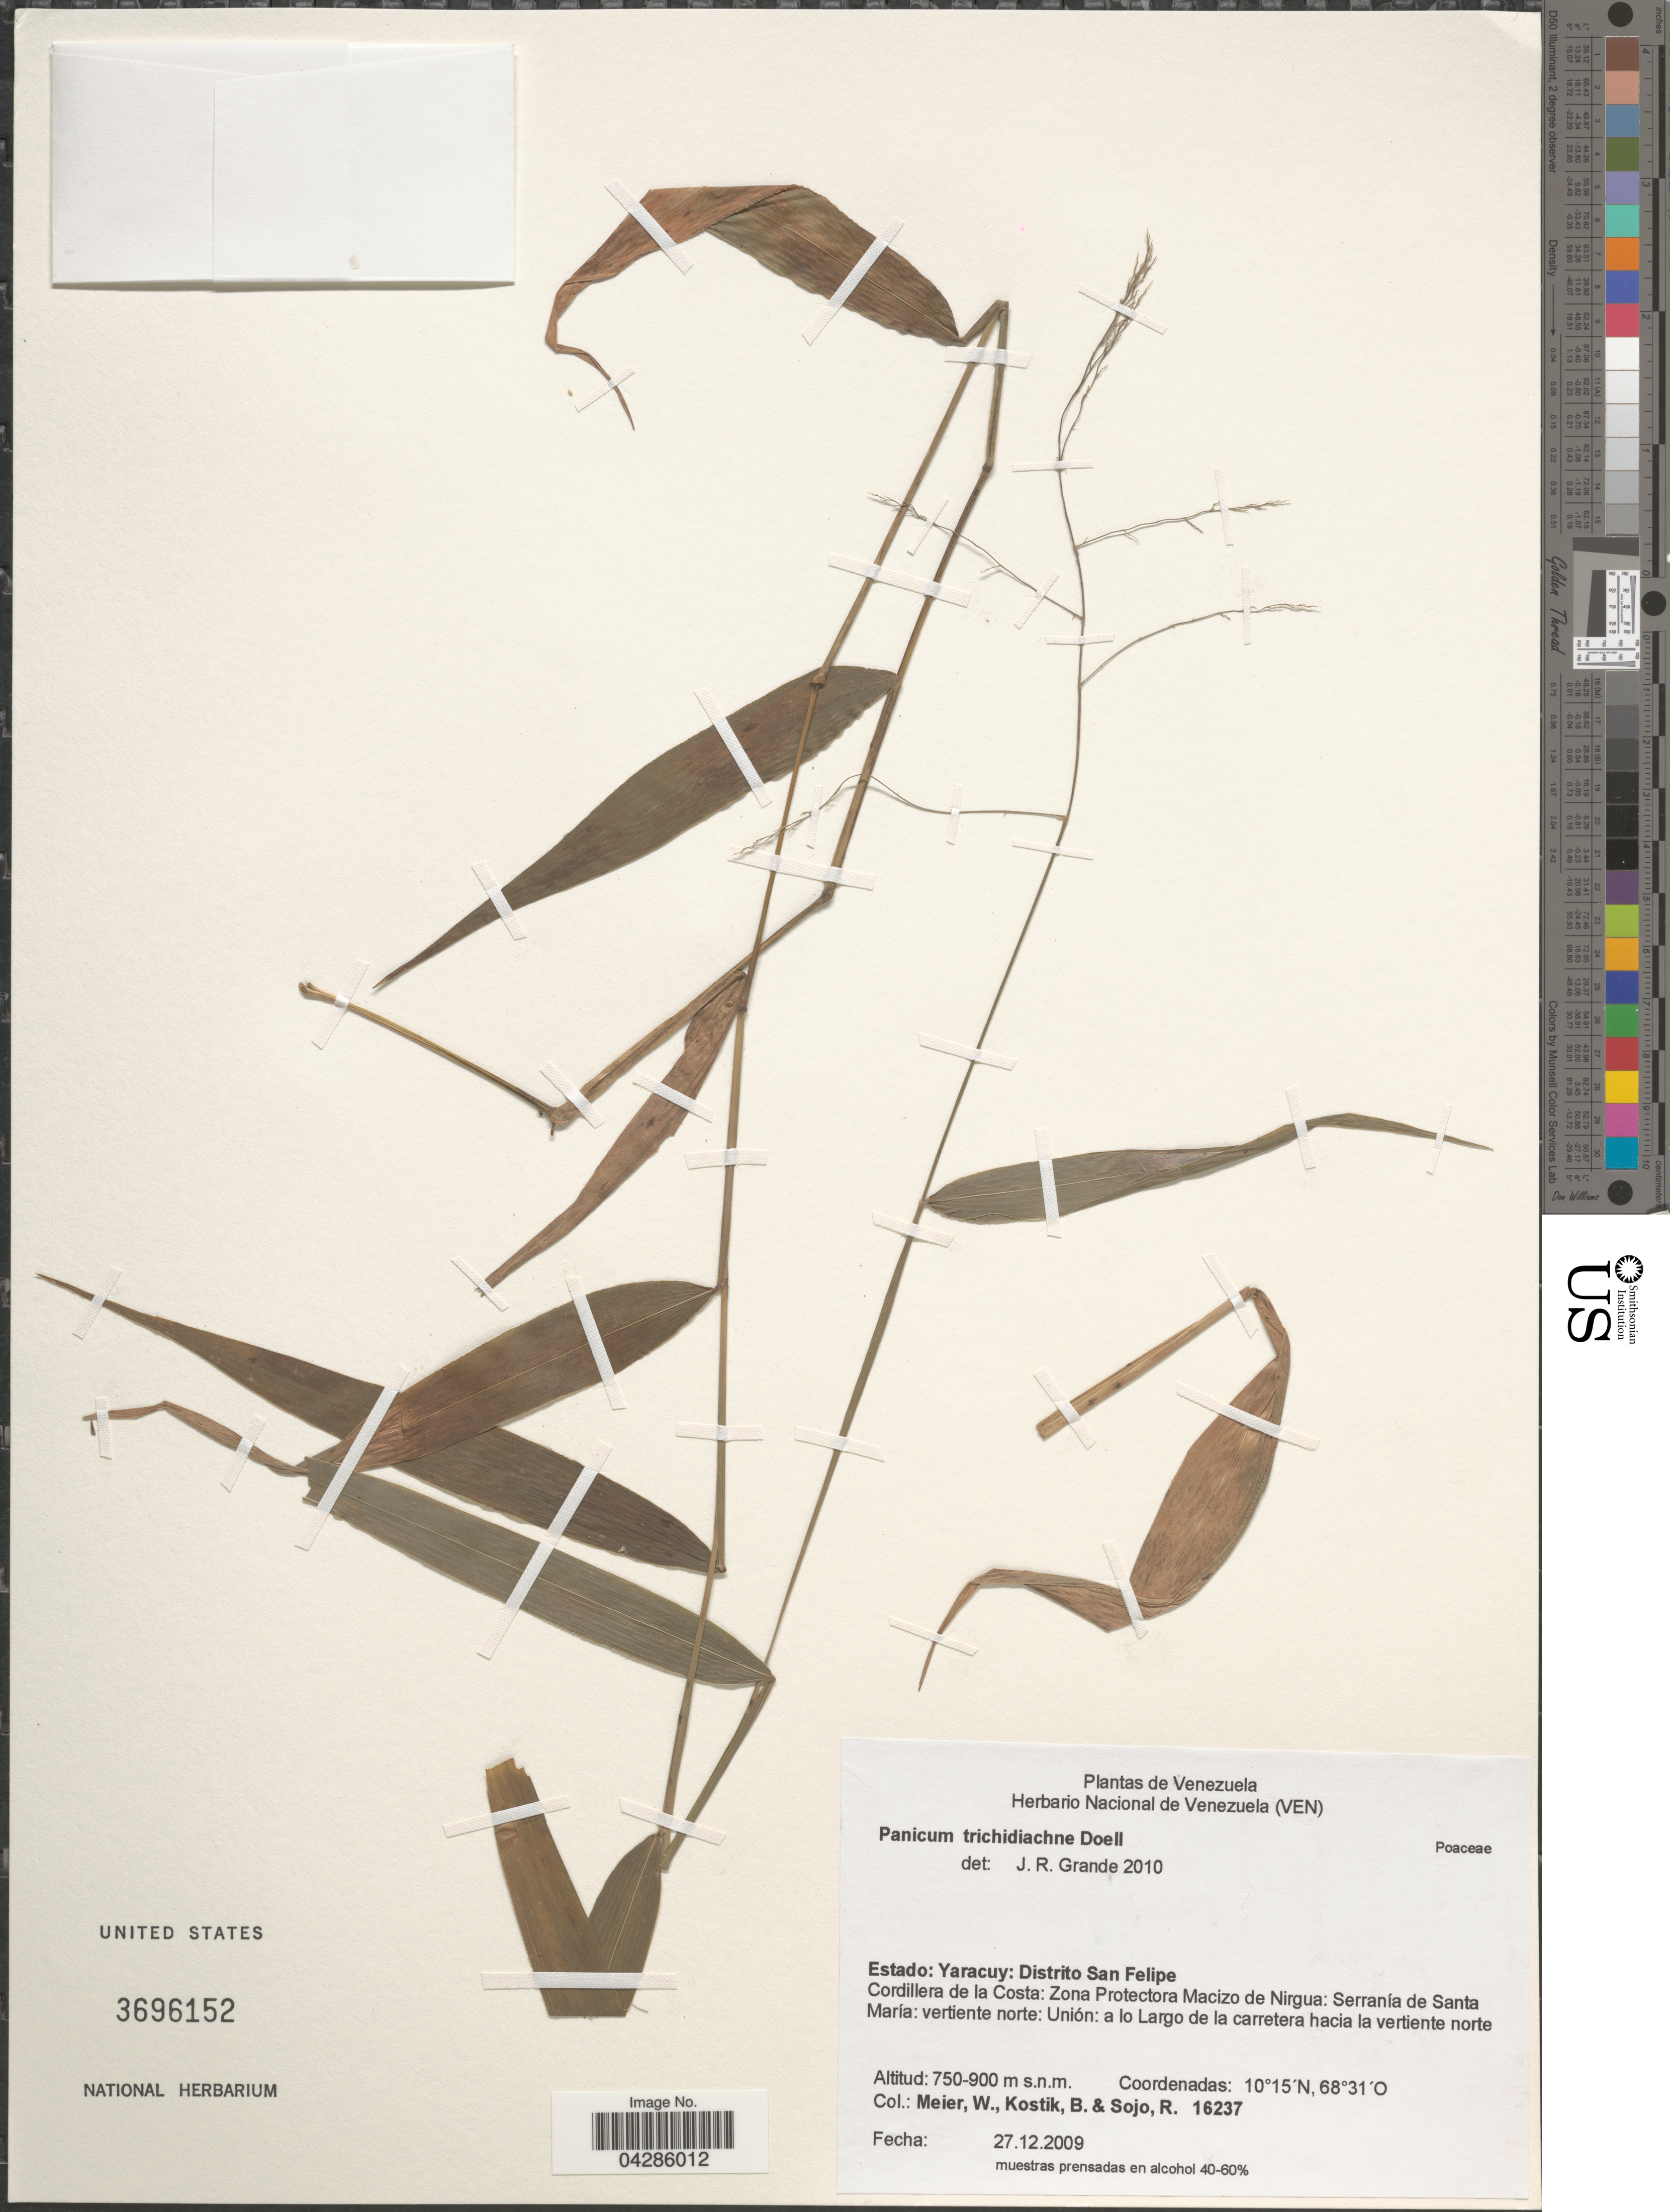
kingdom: Plantae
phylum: Tracheophyta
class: Liliopsida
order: Poales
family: Poaceae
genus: Morronea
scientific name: Morronea trichidiachnis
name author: (Döll) Zuloaga & Scataglini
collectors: W. Meier, B. Kostik & R. Sojo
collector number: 16237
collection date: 2009-12-27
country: Venezuela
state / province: Yaracuy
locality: Distrito San Felipe. Cordillera de la Costa: Zona Protectora Macizo de Nirgua: Serranía de Santa María: vertiente norte: Unión: a lo Largo de la carretera hacia la vertiente norte.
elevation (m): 750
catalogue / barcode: US 3696152